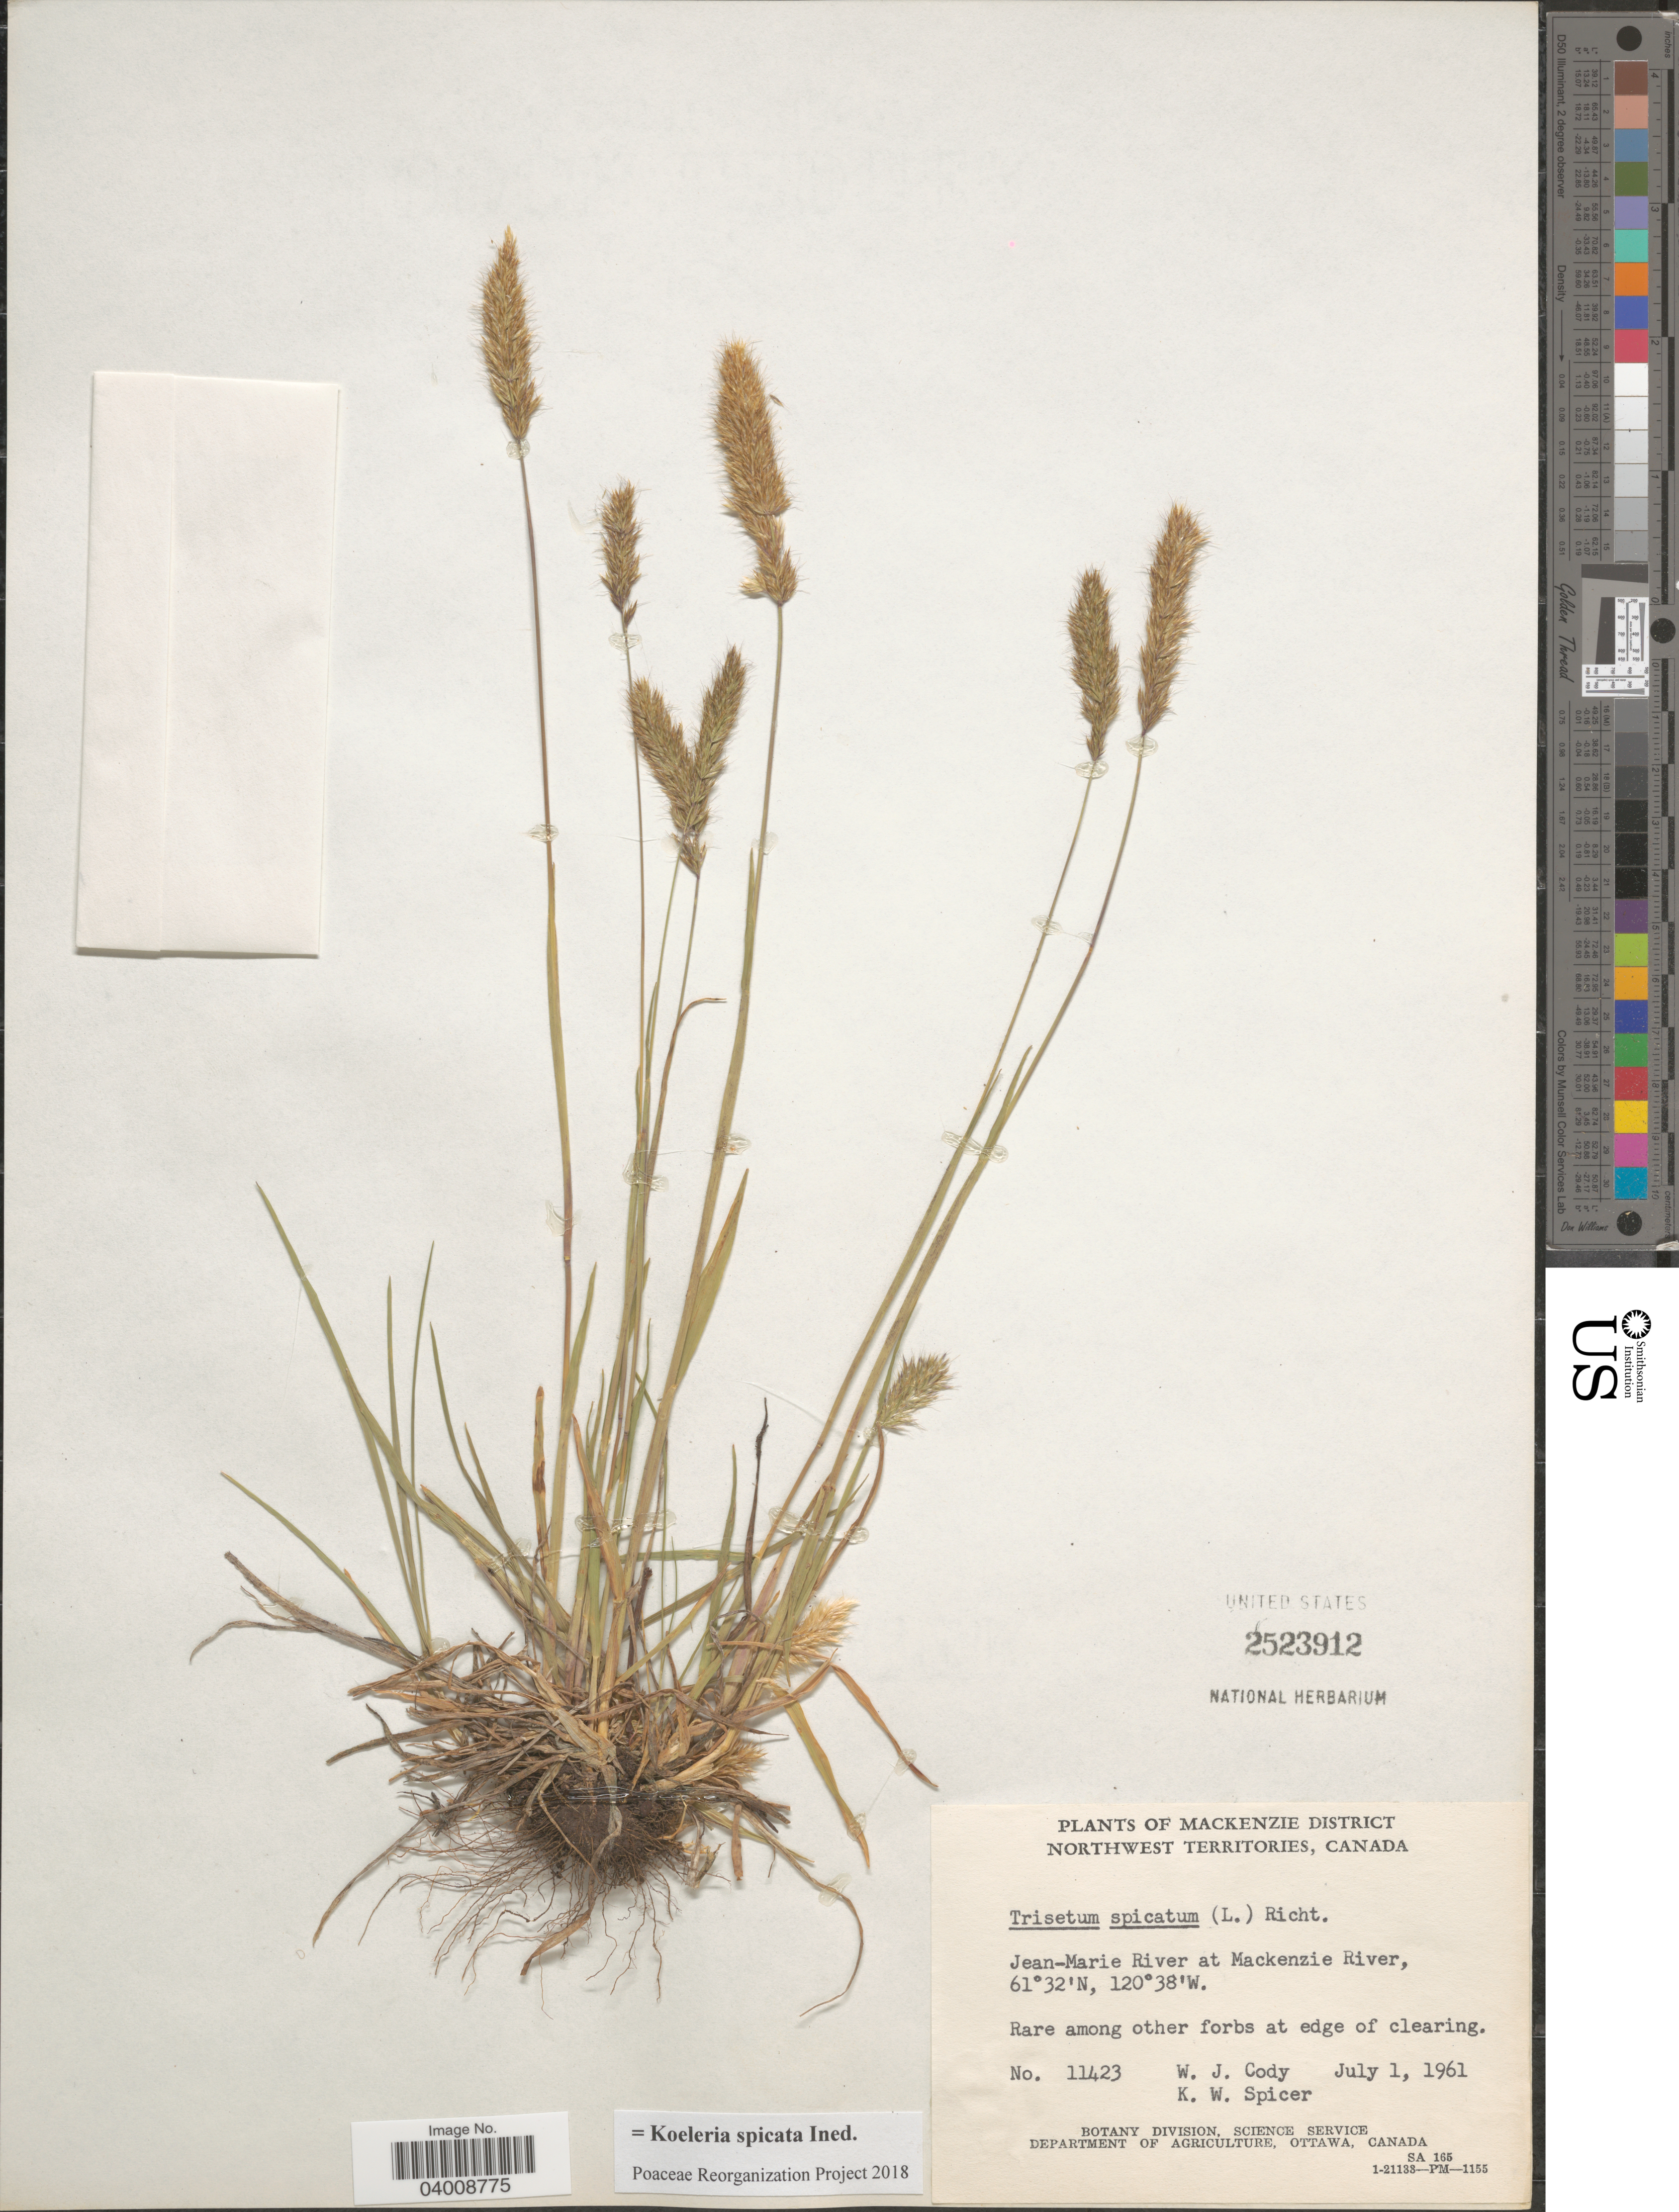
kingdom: Plantae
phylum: Tracheophyta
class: Liliopsida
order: Poales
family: Poaceae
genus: Koeleria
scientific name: Koeleria spicata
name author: (L.) Barberá et al.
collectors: W. Cody & K. Spicer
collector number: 11423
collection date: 1961-07-01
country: Canada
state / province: Northwest Territories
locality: Mackenzie District. Jean-Marie River at Mackenzie River.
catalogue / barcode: US 2523912